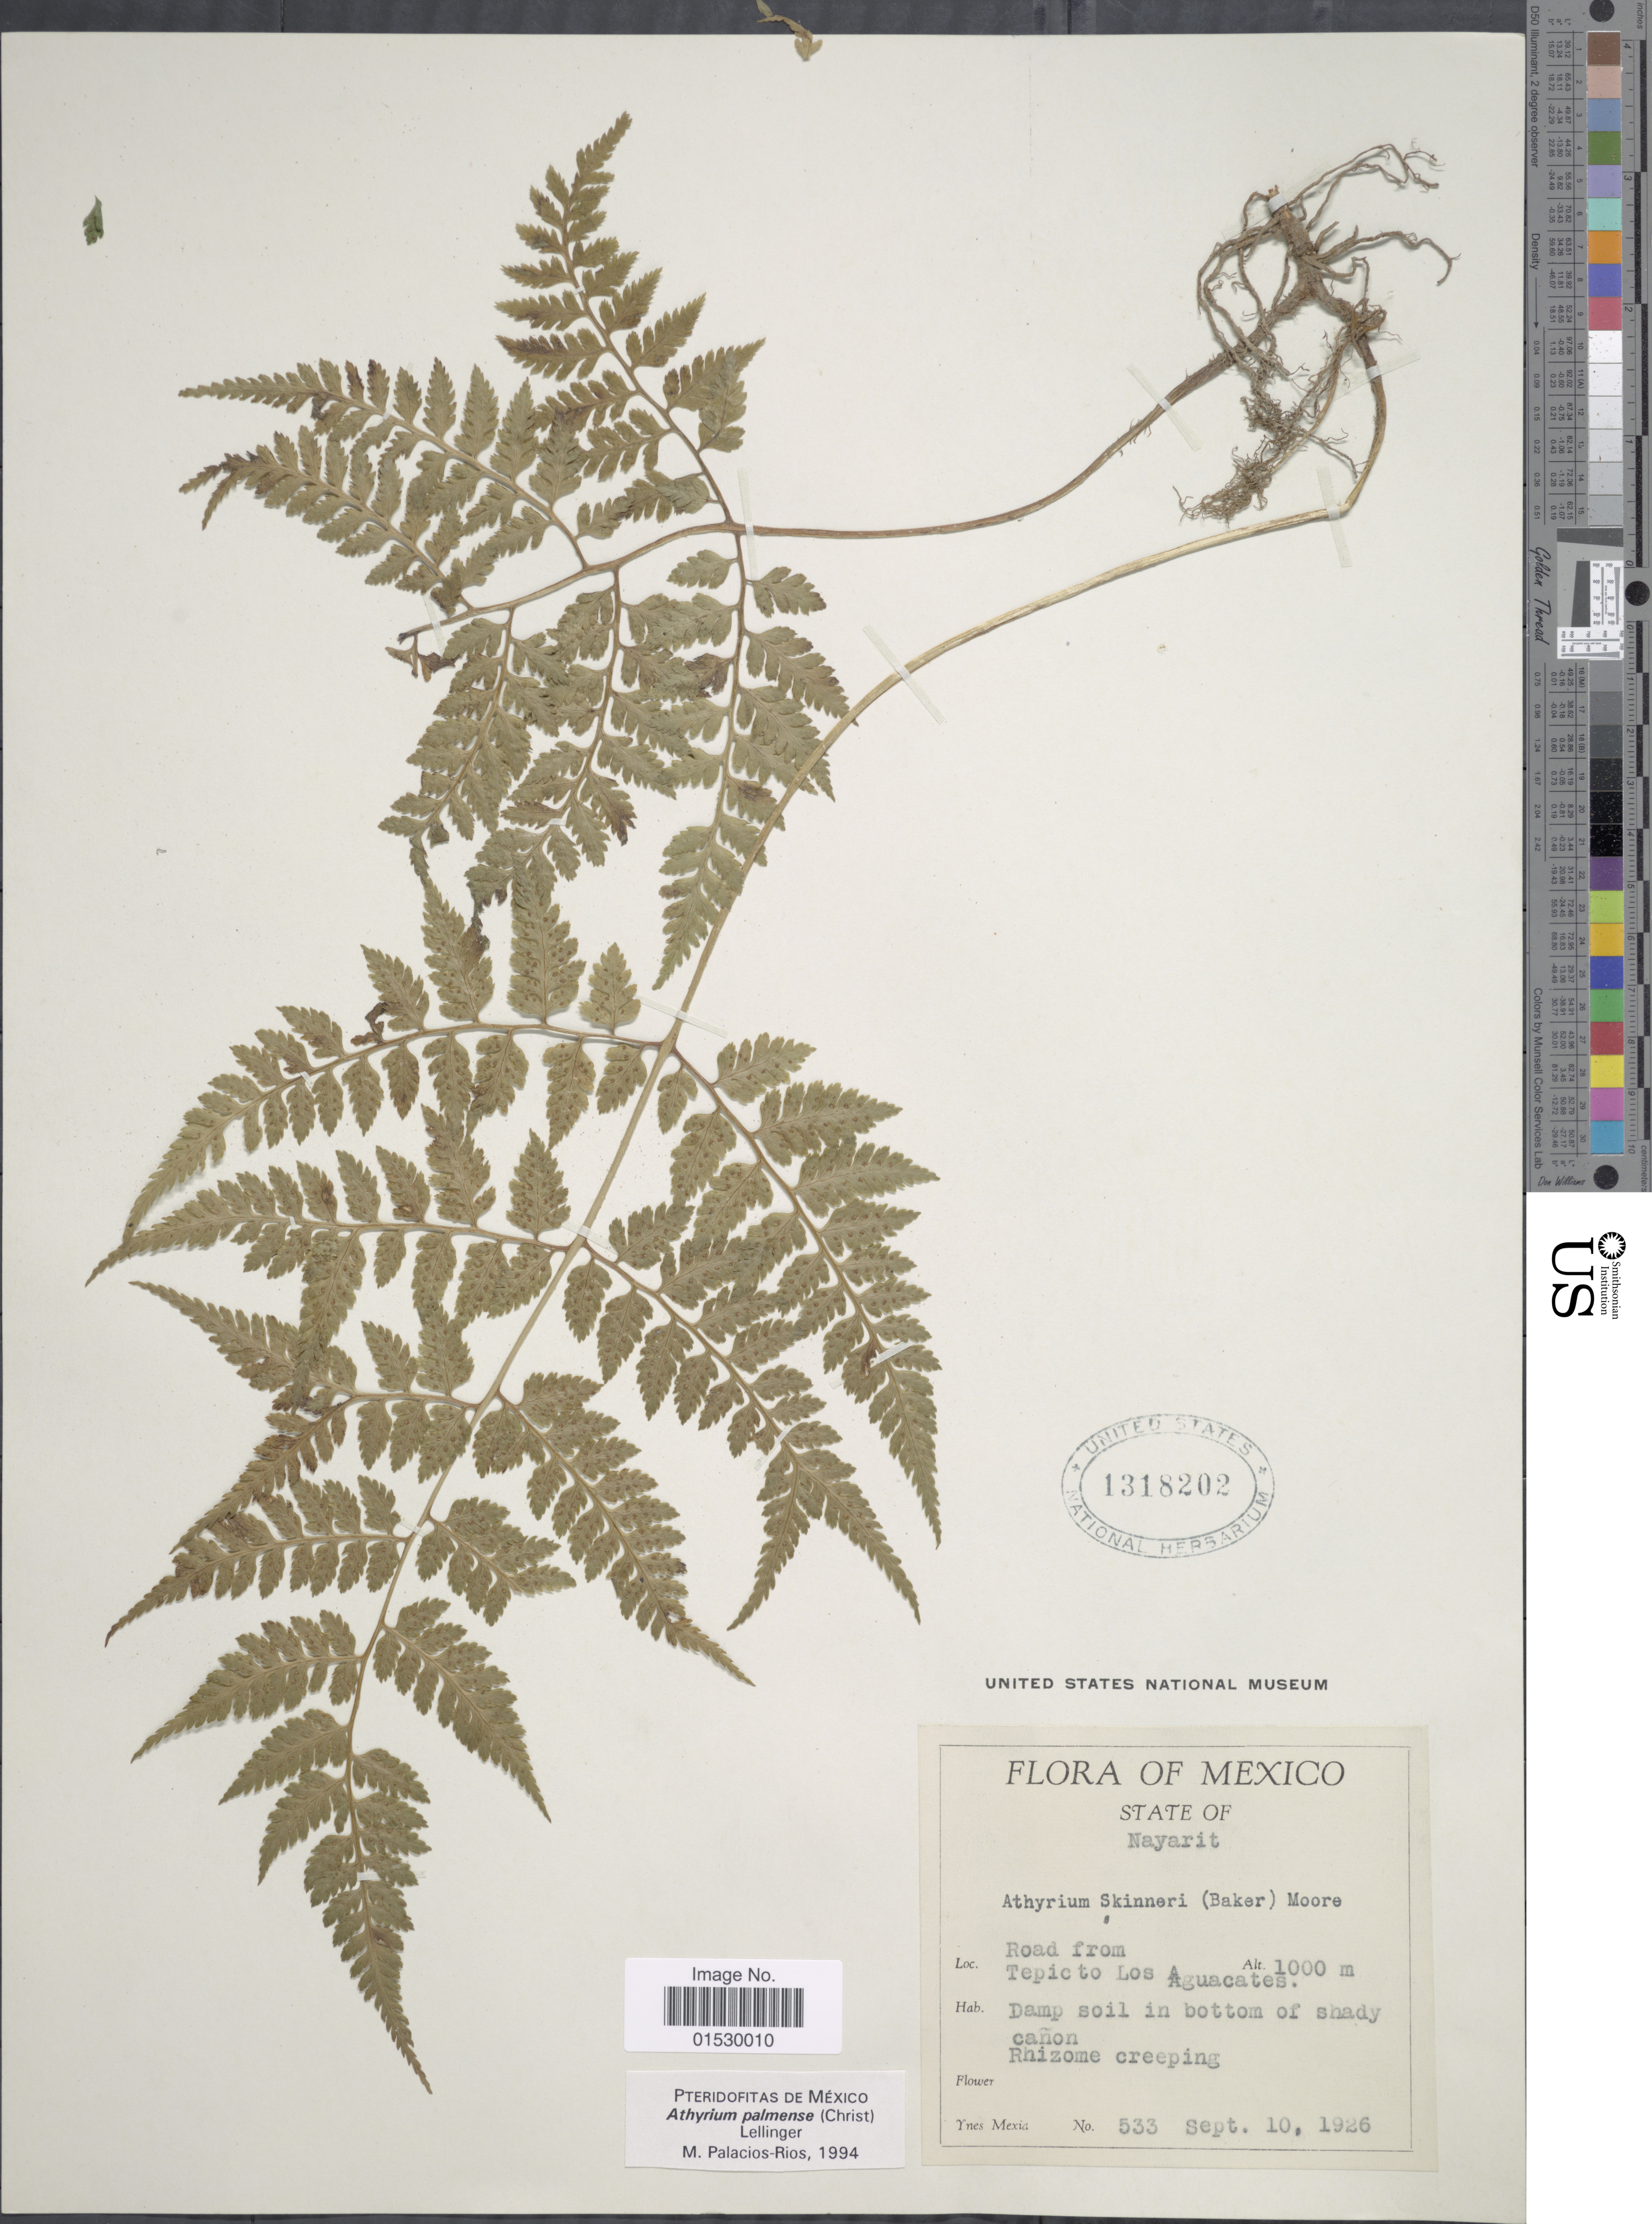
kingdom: Plantae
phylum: Tracheophyta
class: Polypodiopsida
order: Polypodiales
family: Athyriaceae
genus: Athyrium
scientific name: Athyrium palmense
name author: (Christ) Lellinger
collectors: Y. Mexia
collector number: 533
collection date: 1926-09-10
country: Mexico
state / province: Nayarit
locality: Road from Tepic to Los Aguacates, damp soil in bottom of shady canon, Rhizome creeping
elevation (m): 1000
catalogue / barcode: US 1318202